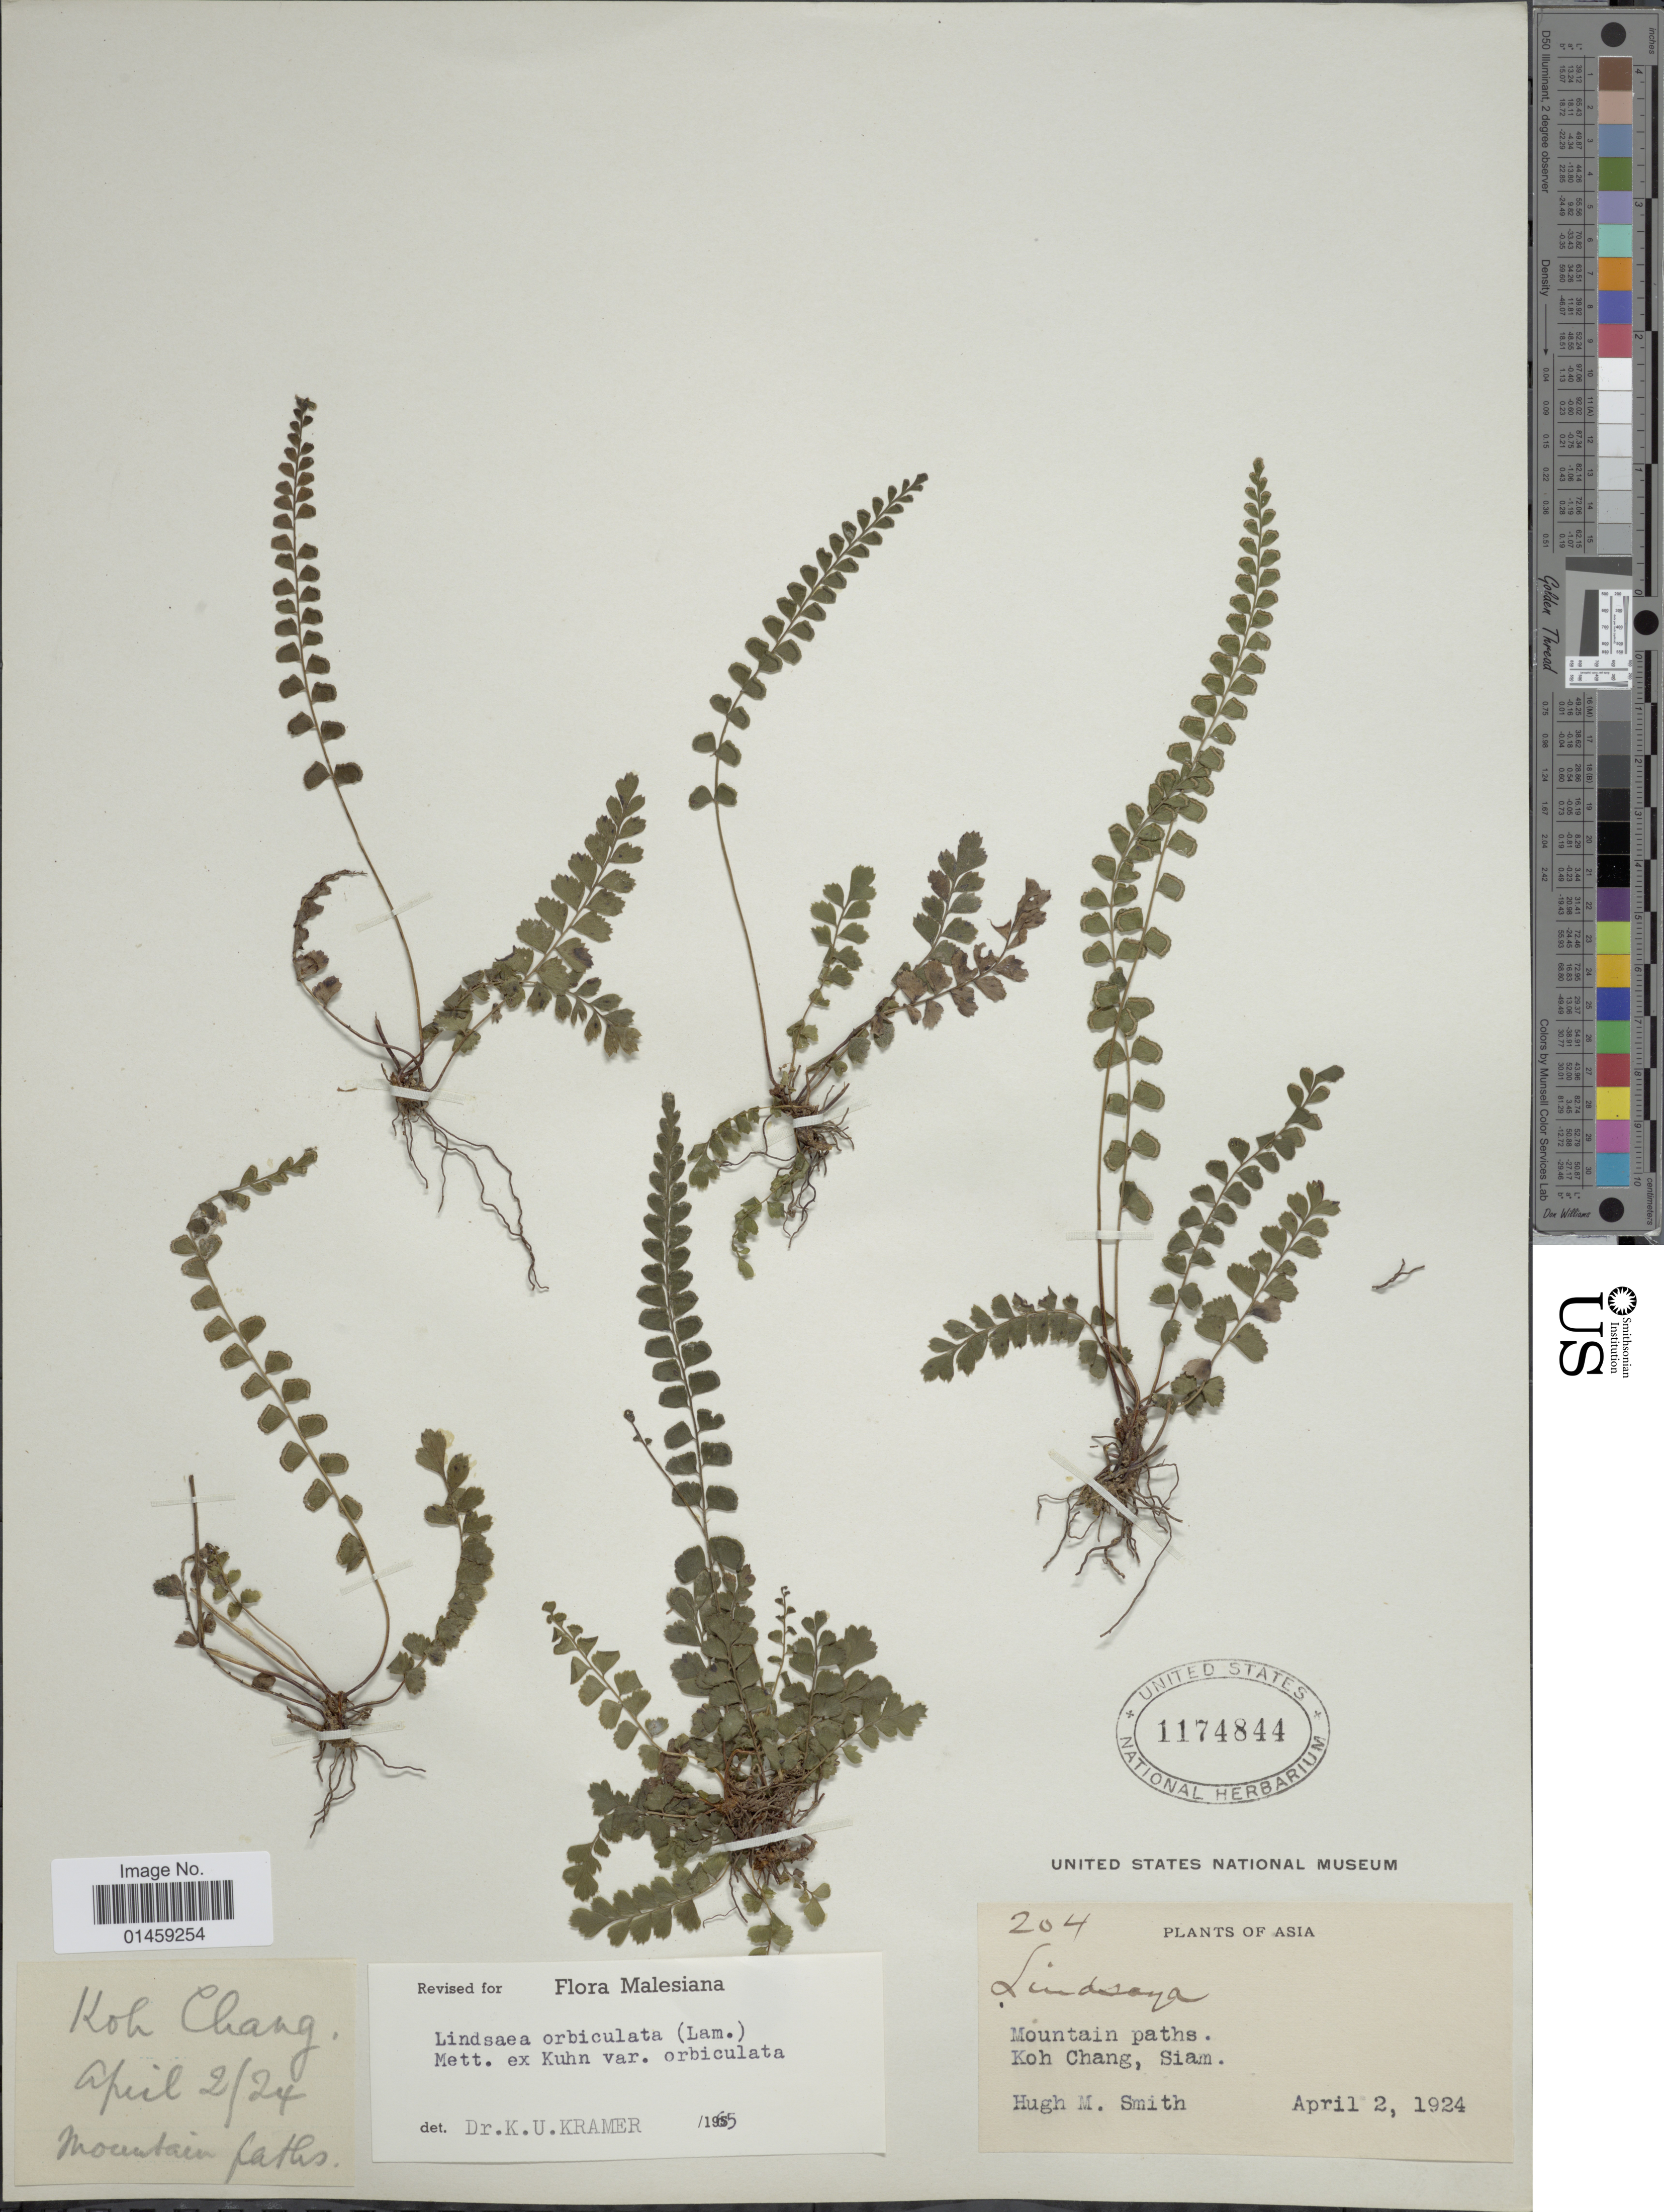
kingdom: Plantae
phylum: Tracheophyta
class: Polypodiopsida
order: Polypodiales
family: Lindsaeaceae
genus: Lindsaea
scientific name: Lindsaea orbiculata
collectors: H. M. Smith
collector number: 204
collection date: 1924-04-02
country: Thailand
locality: Asia. Mountain paths. Koh Chang, Siam.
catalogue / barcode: US 1174844